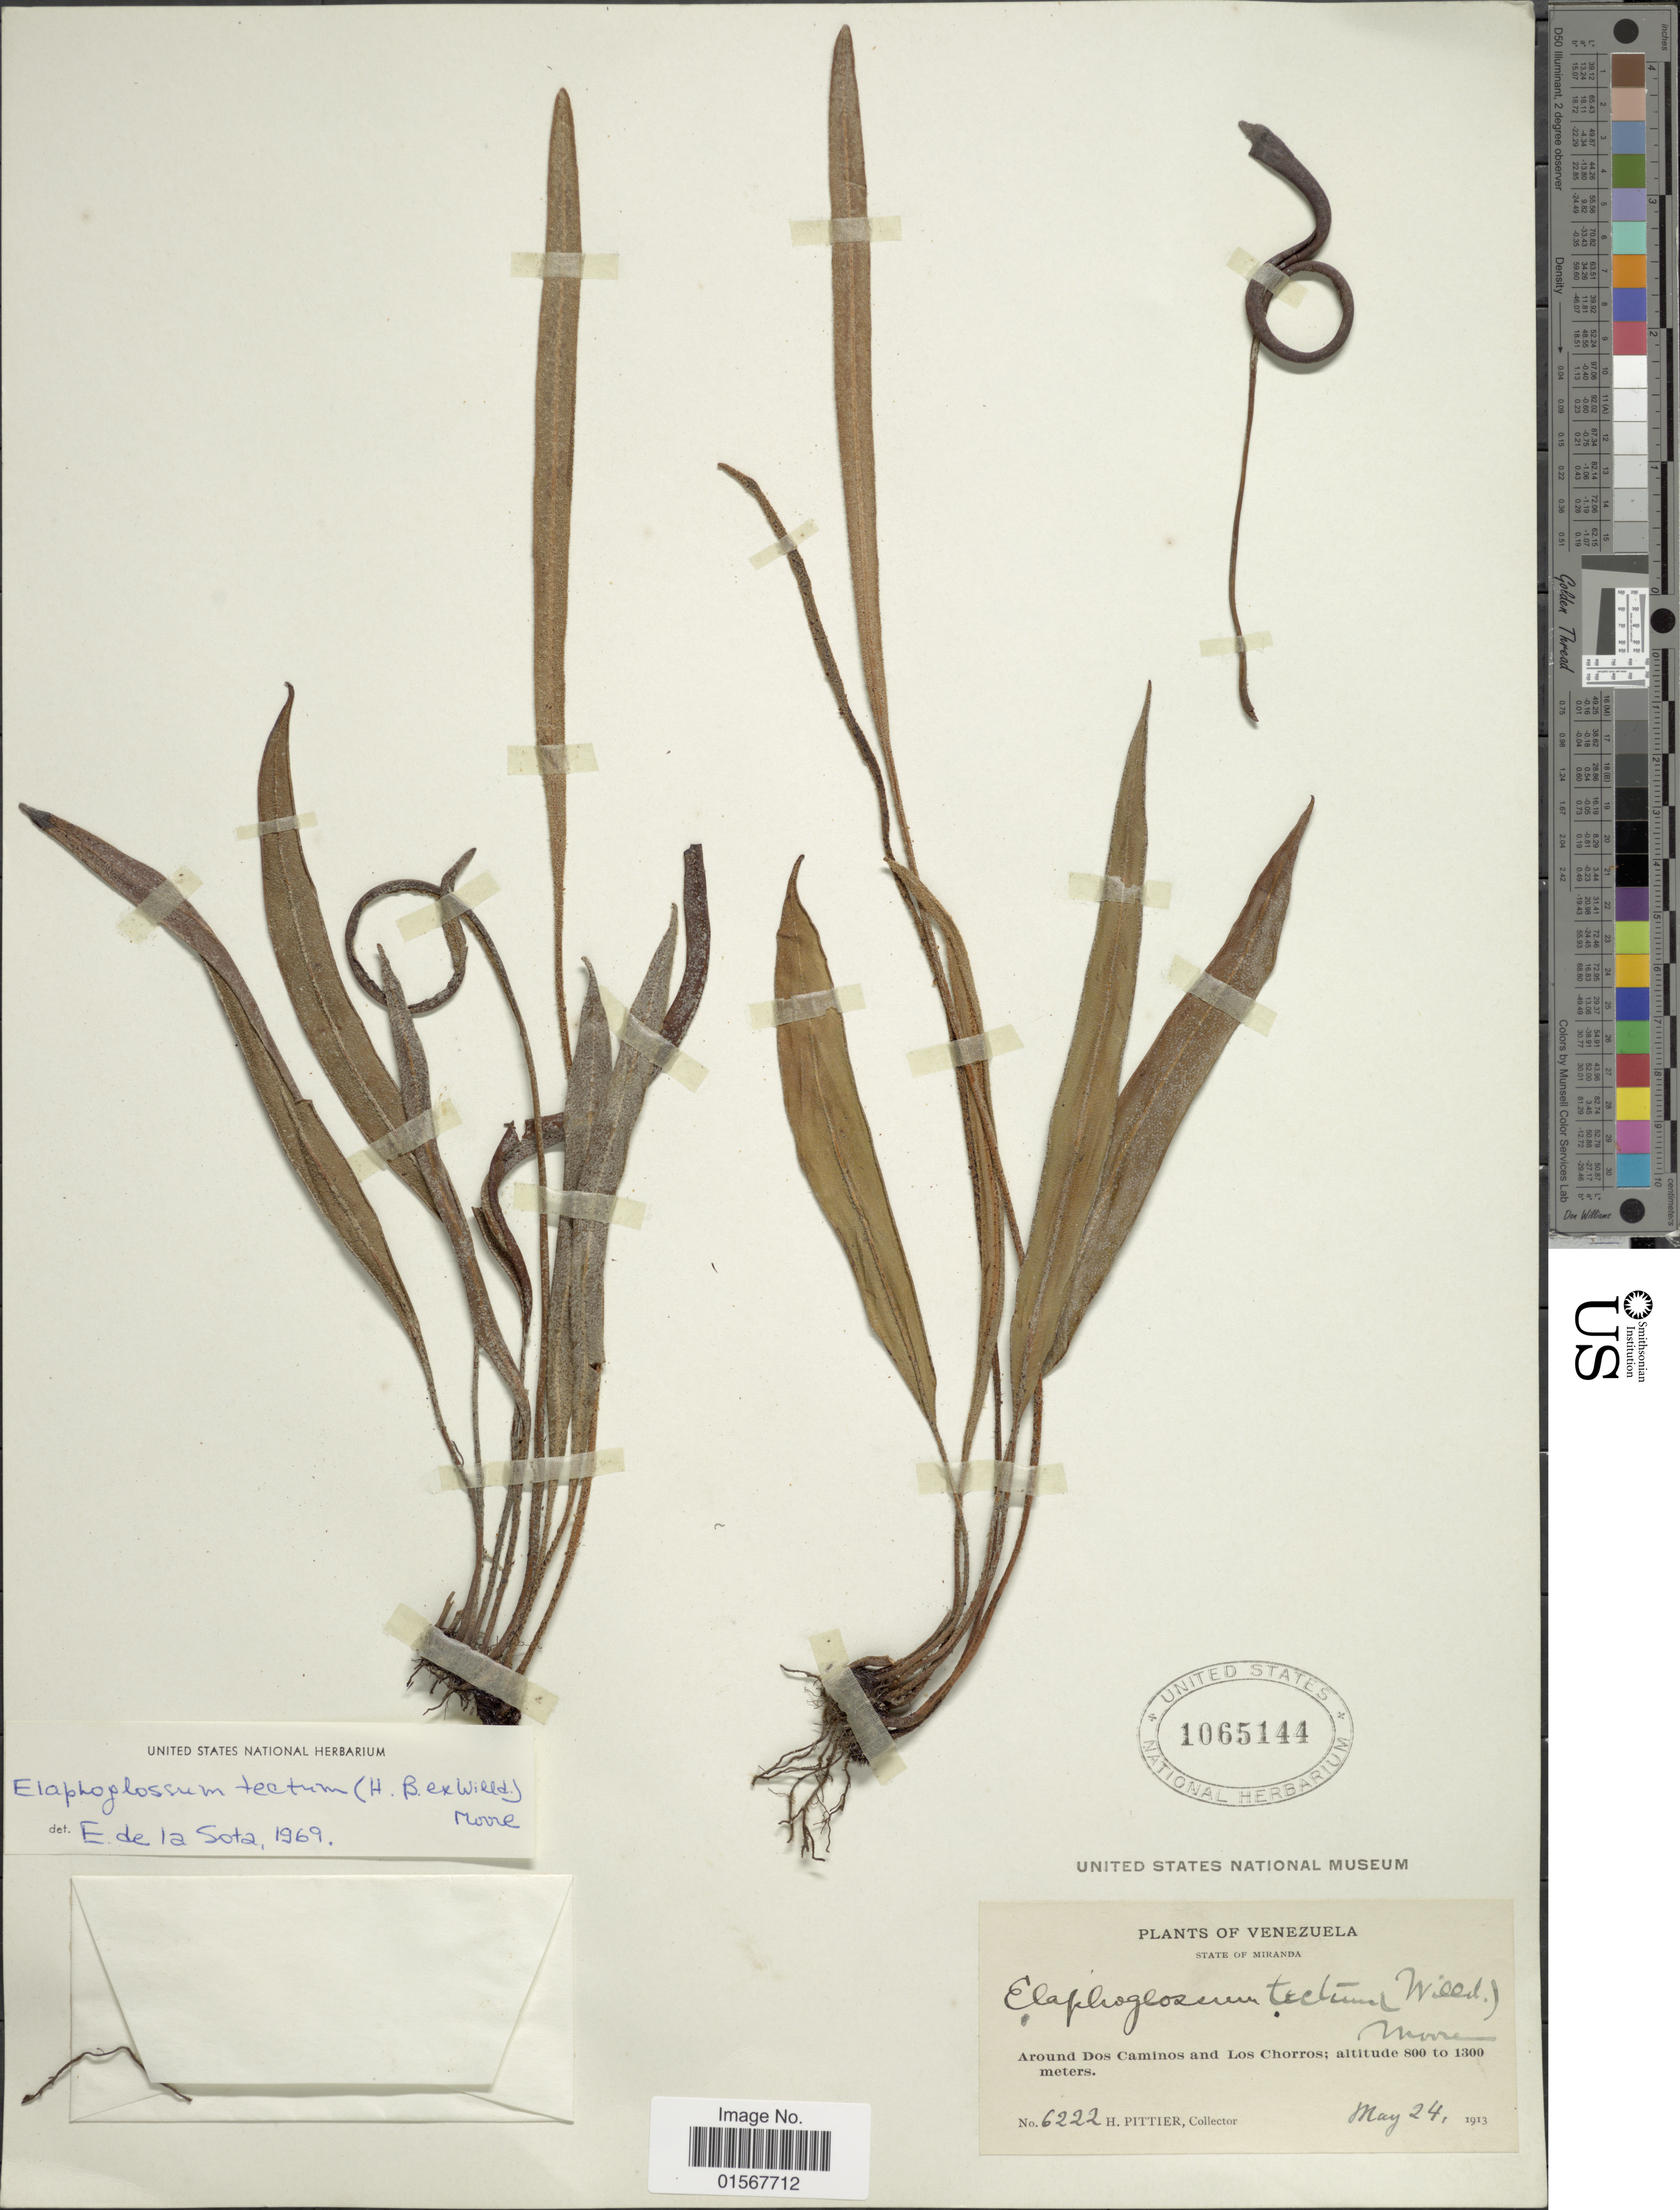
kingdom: Plantae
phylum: Tracheophyta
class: Polypodiopsida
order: Polypodiales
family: Dryopteridaceae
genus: Elaphoglossum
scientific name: Elaphoglossum tectum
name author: (Humb. & Bonpl.) Moore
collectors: H. F. Pittier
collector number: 6222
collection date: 1913-05-24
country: Venezuela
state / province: Miranda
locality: Around Dos Caminos and Los Chorros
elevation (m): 800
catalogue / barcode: US 1065144